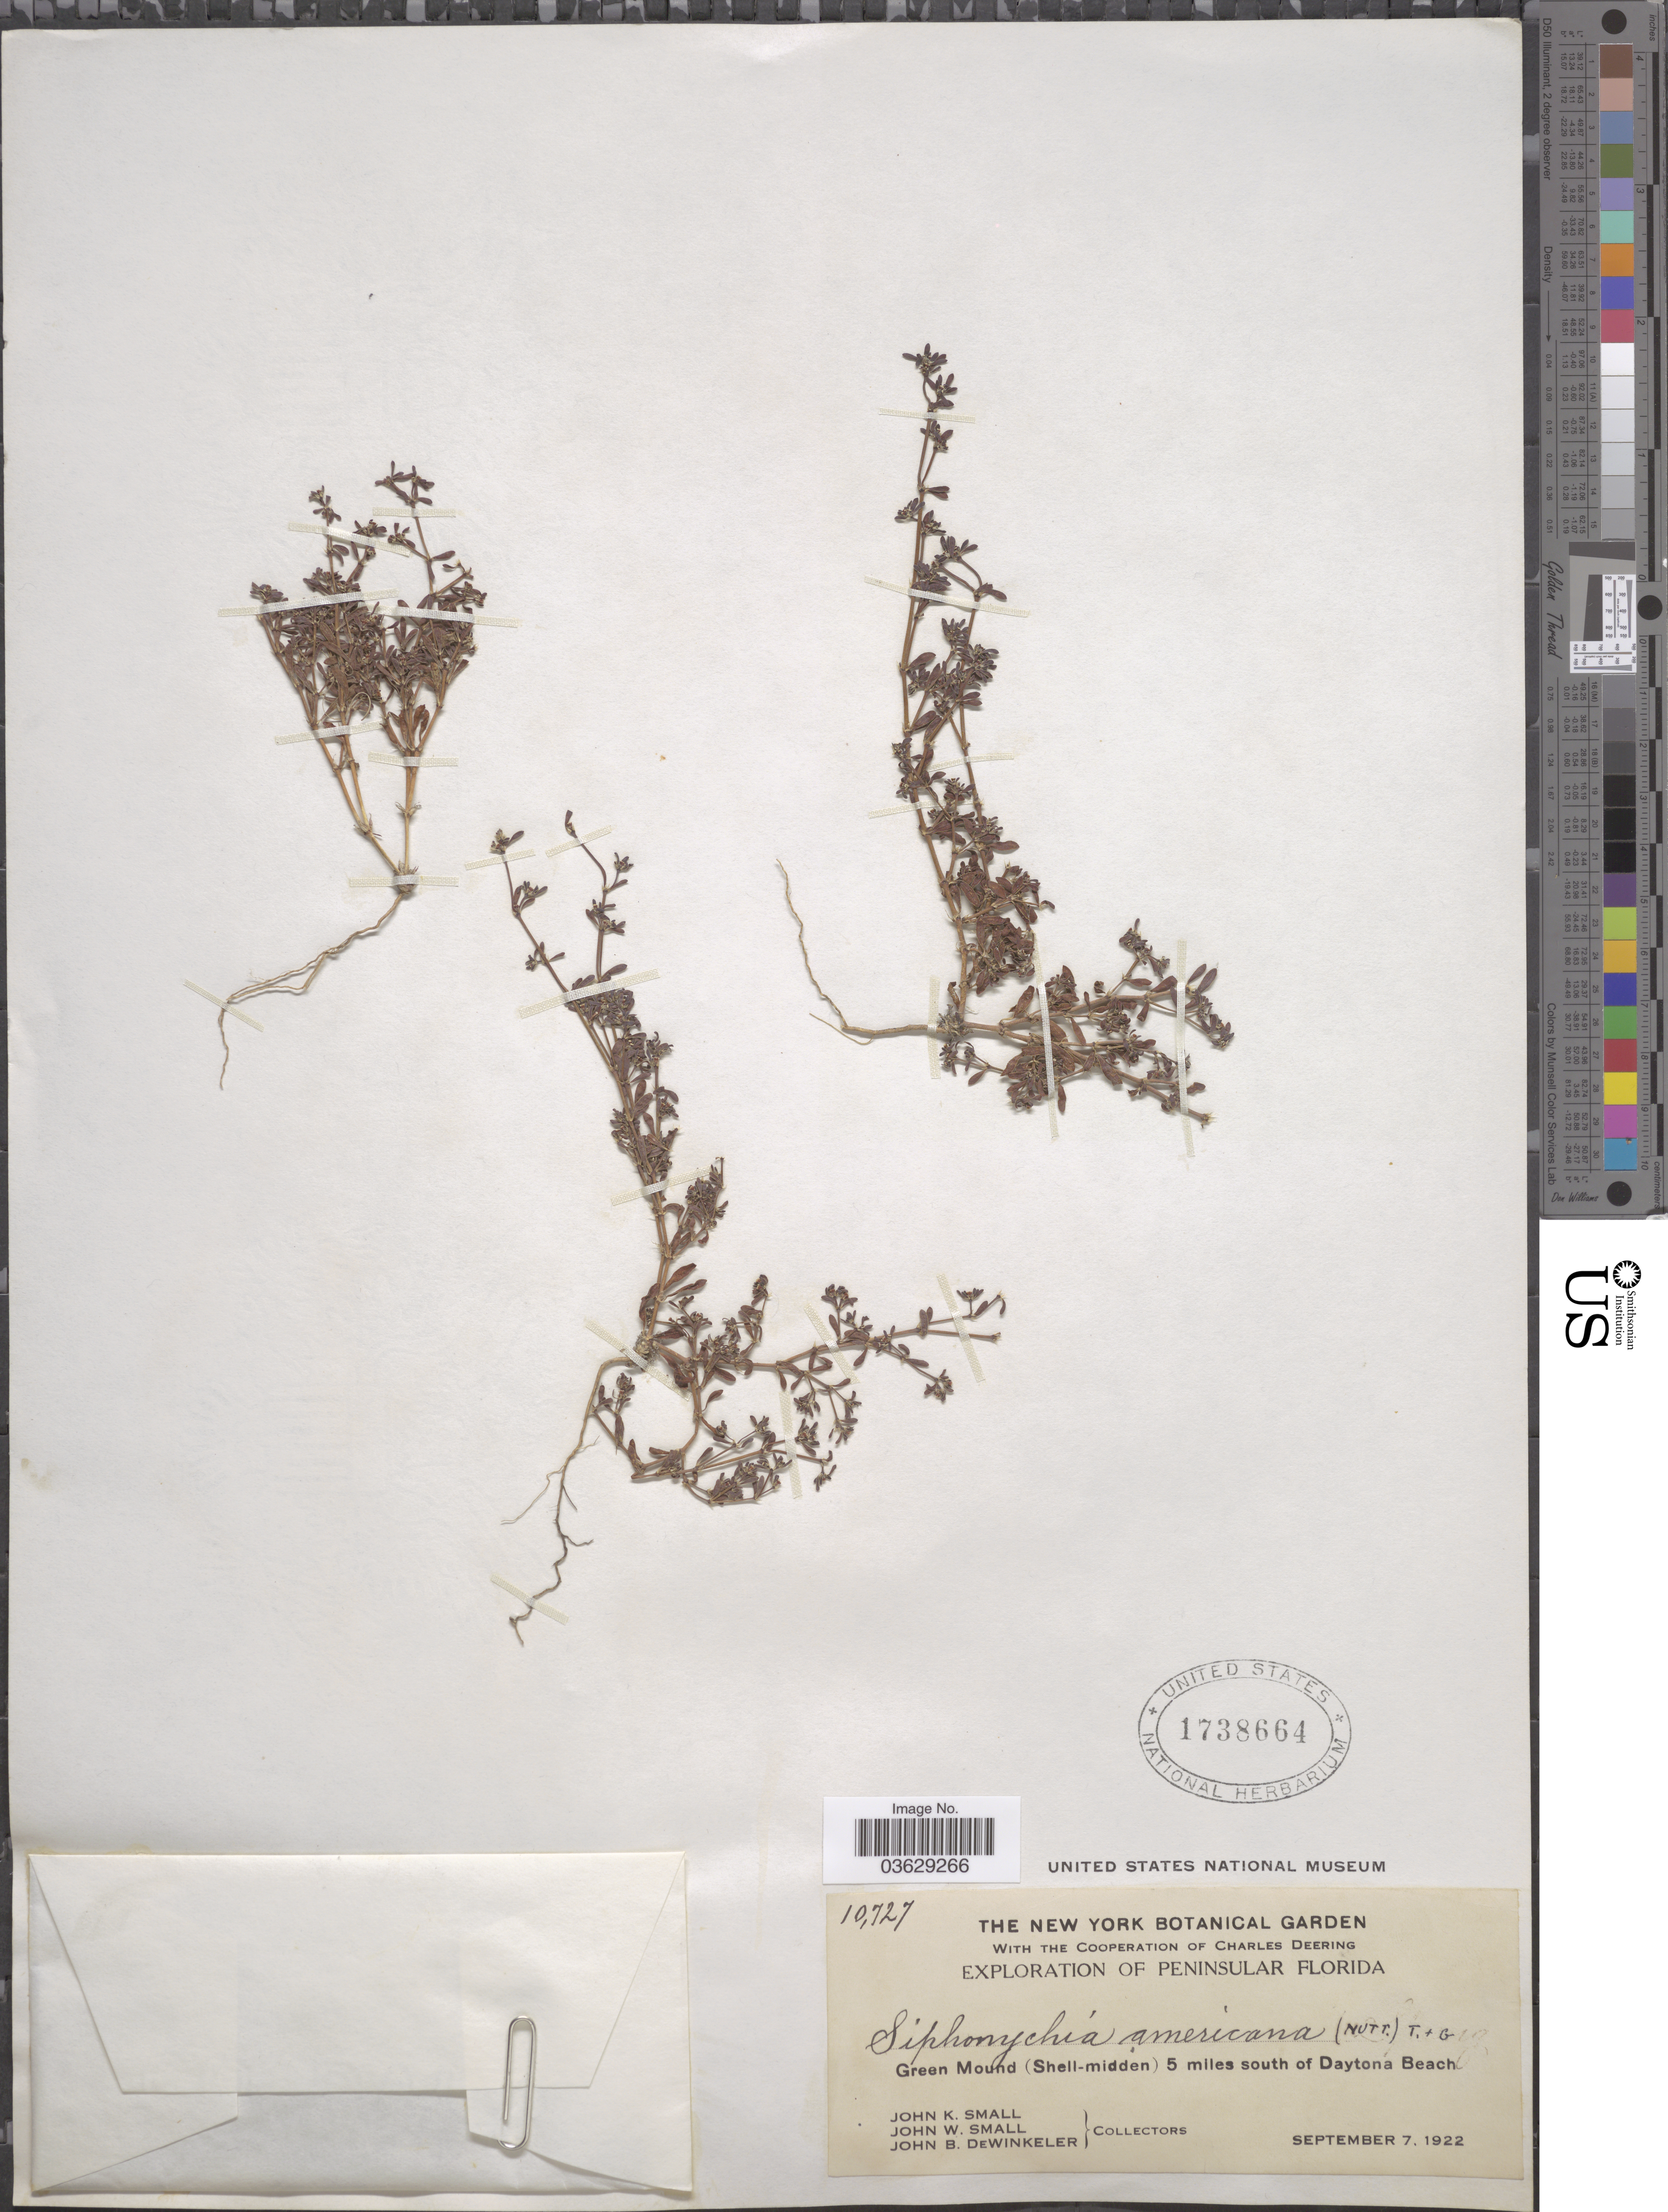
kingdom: Plantae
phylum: Tracheophyta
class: Magnoliopsida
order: Caryophyllales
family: Caryophyllaceae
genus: Paronychia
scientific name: Paronychia americana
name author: (Nutt.) Fenzl ex Walp.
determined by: Strong, Mark T., (BOT), Smithsonian Institution - National Museum of Natural History (UNITED STATES)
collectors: J. K. Small, J. Small & J. B. Dewinkeler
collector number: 10727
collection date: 1922-09-07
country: United States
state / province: Florida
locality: Peninsular Florida. Green Mound (Shell-midden) 5 miles south of Daytona Beach.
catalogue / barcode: US 1738664